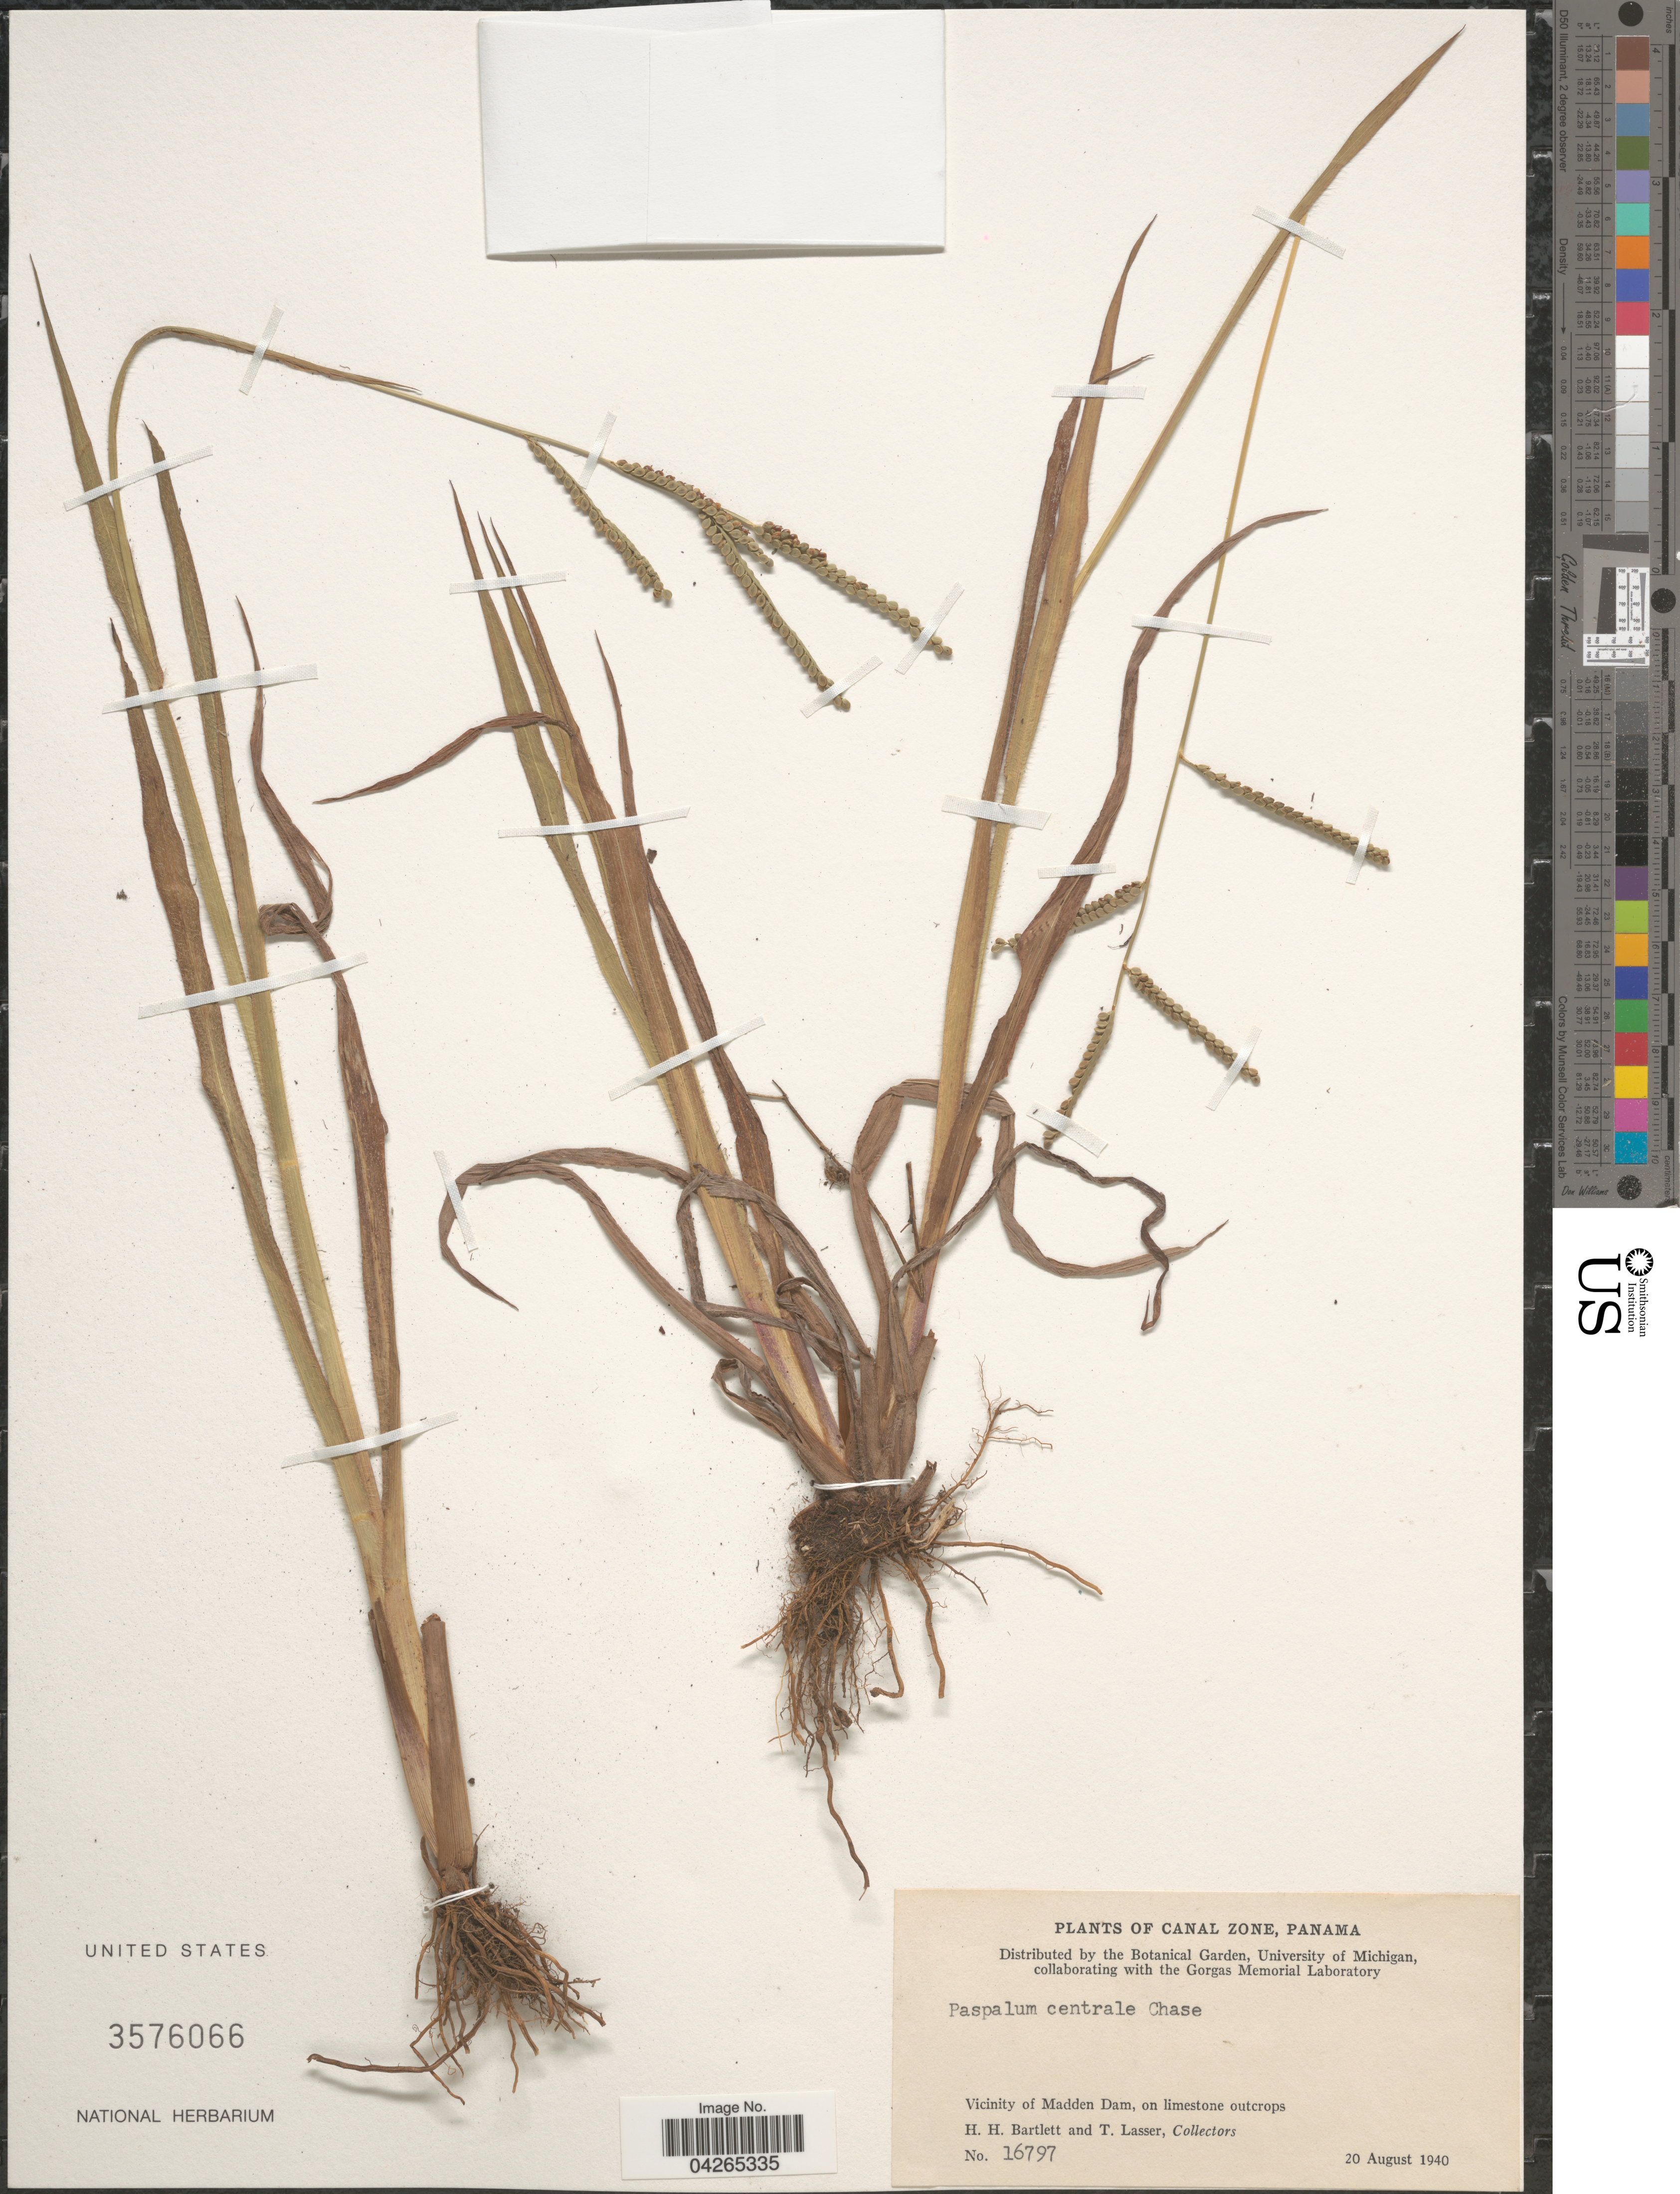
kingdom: Plantae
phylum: Tracheophyta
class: Liliopsida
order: Poales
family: Poaceae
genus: Paspalum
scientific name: Paspalum centrale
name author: Chase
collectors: H. H. Bartlett & T. Lasser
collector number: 16797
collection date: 1940-08-20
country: Panama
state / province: Colón / Panamá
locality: Canal Zone. Vicinity of Madden Dam, on limestone outcrops.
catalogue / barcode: US 3576066